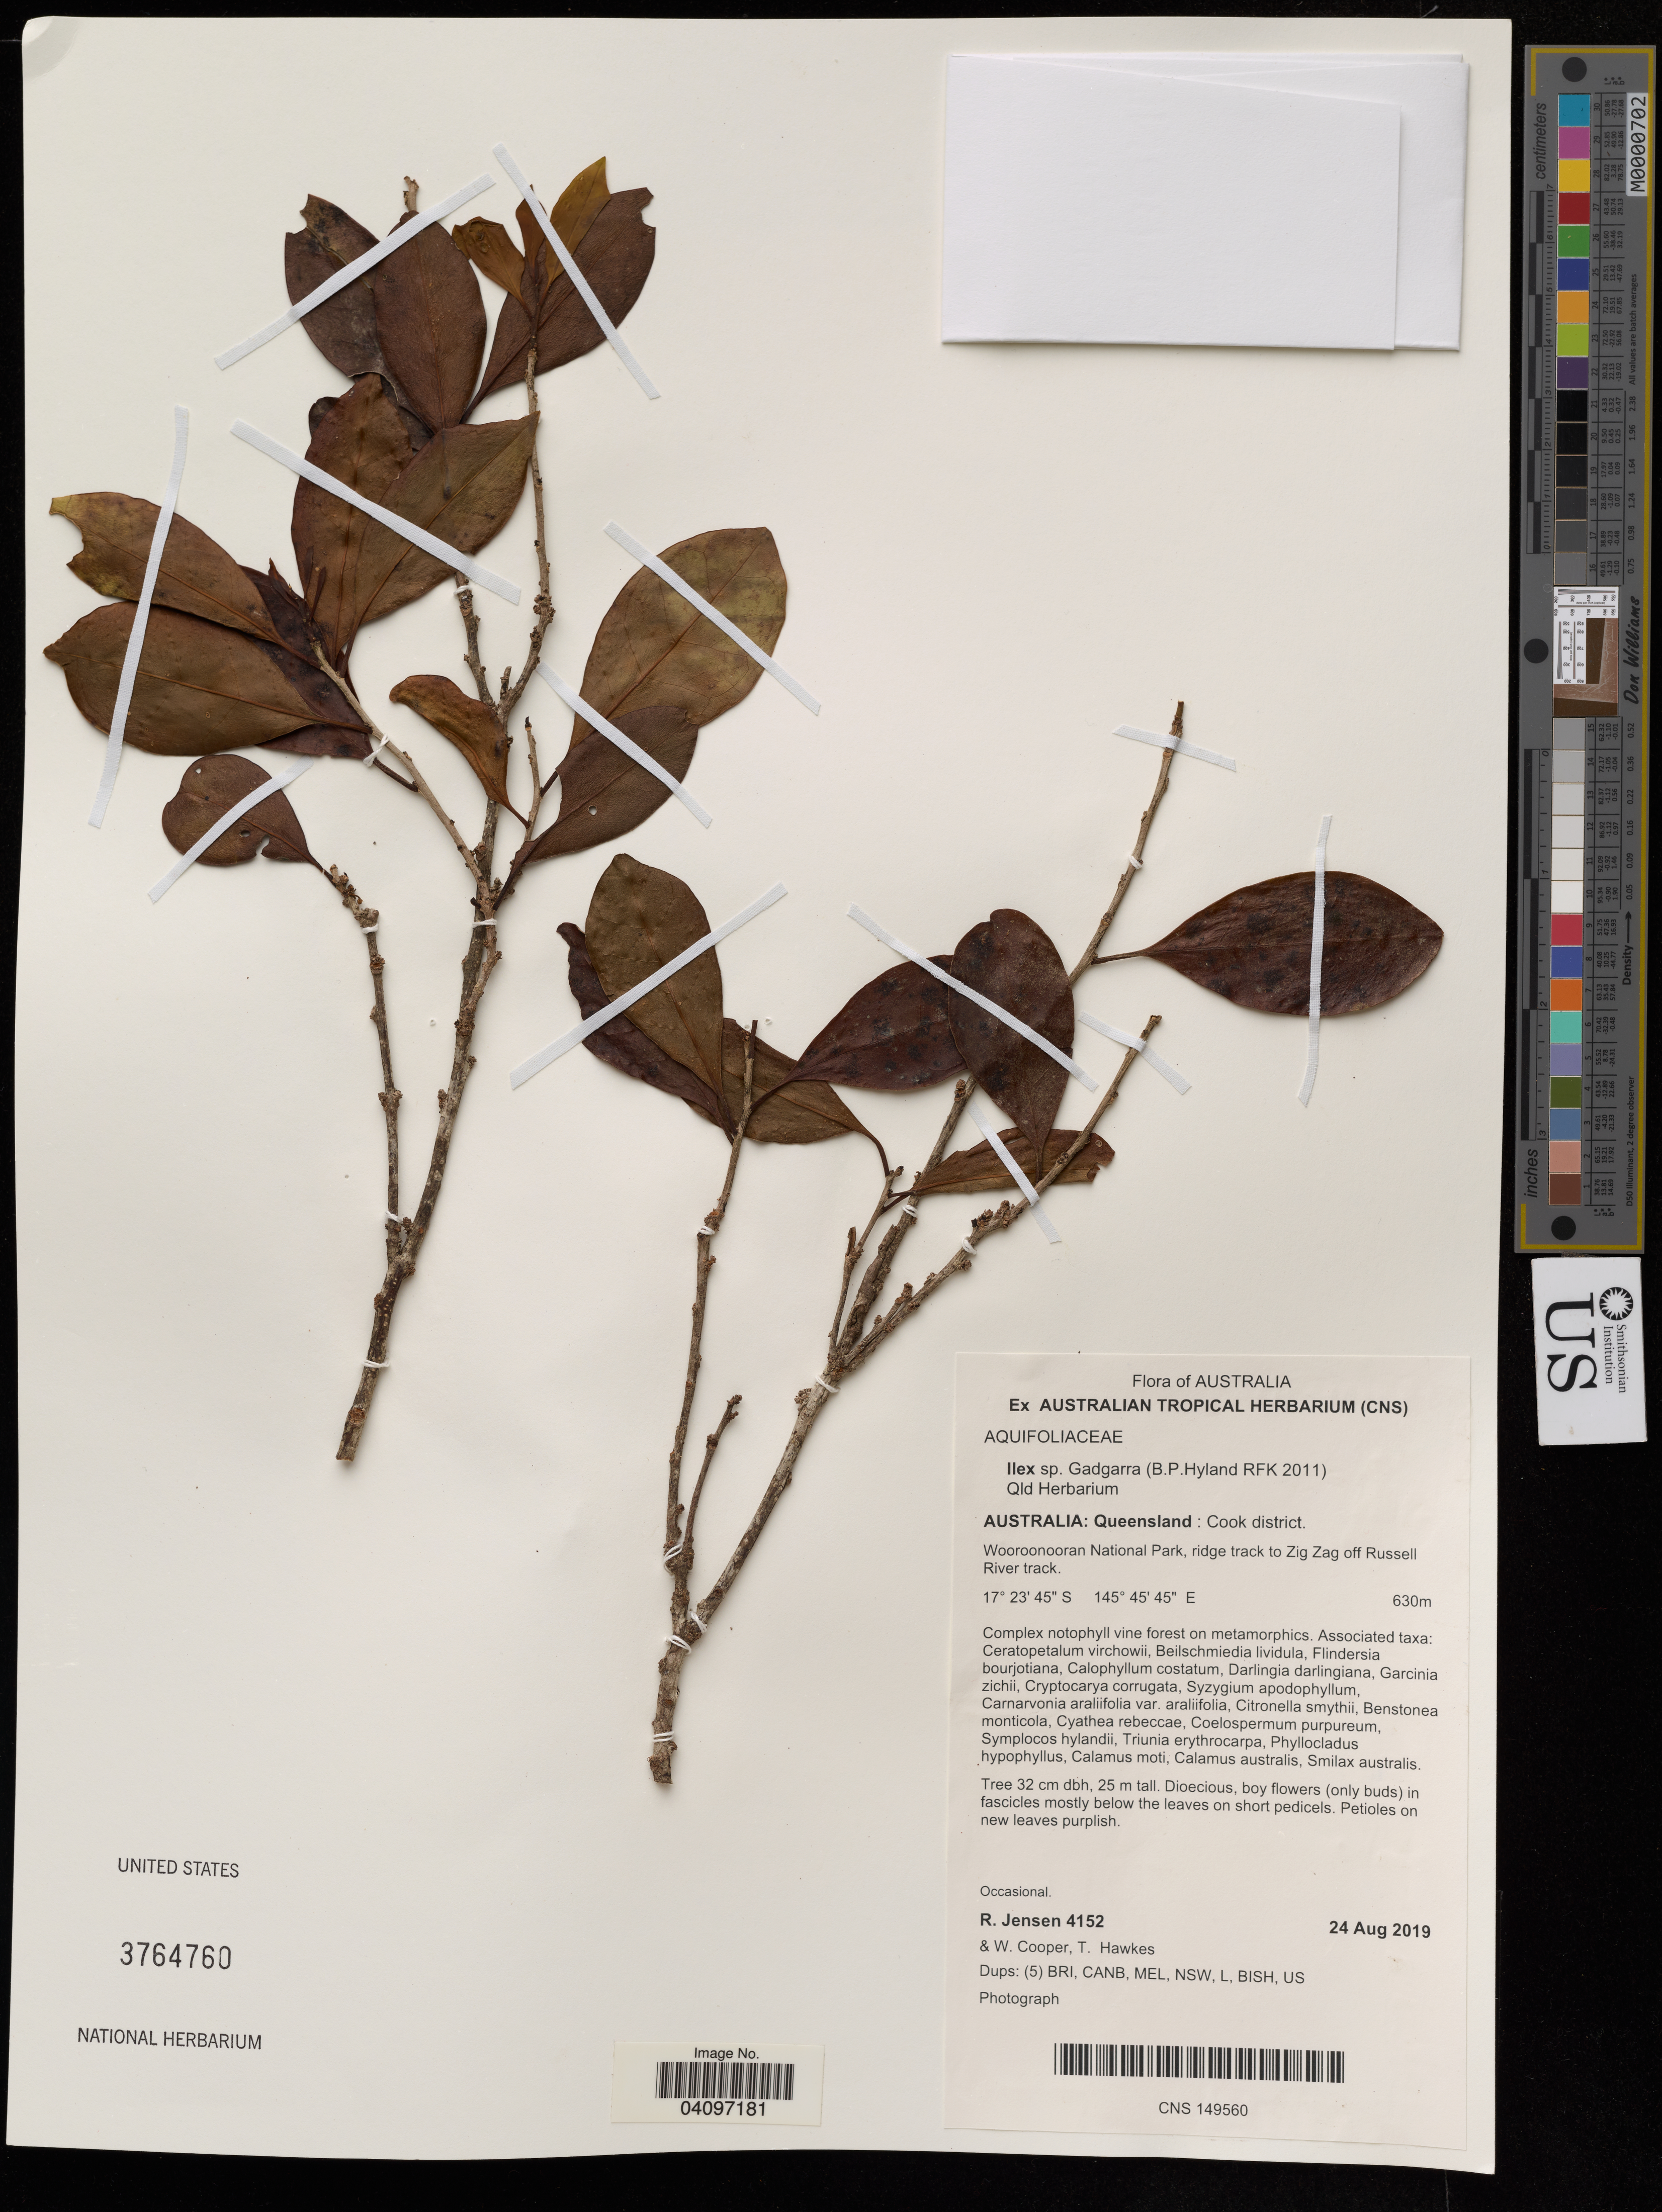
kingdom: Plantae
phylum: Tracheophyta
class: Magnoliopsida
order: Aquifoliales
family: Aquifoliaceae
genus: Ilex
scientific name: Ilex sp.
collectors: R. Jensen, W. Cooper & T. Hawkes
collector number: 4152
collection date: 2019-08-24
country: Australia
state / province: Queensland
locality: Cook district. Wooroonooran National Park, ridge track to Zig Zag off Russell River track.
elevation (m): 630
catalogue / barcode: US 3764760